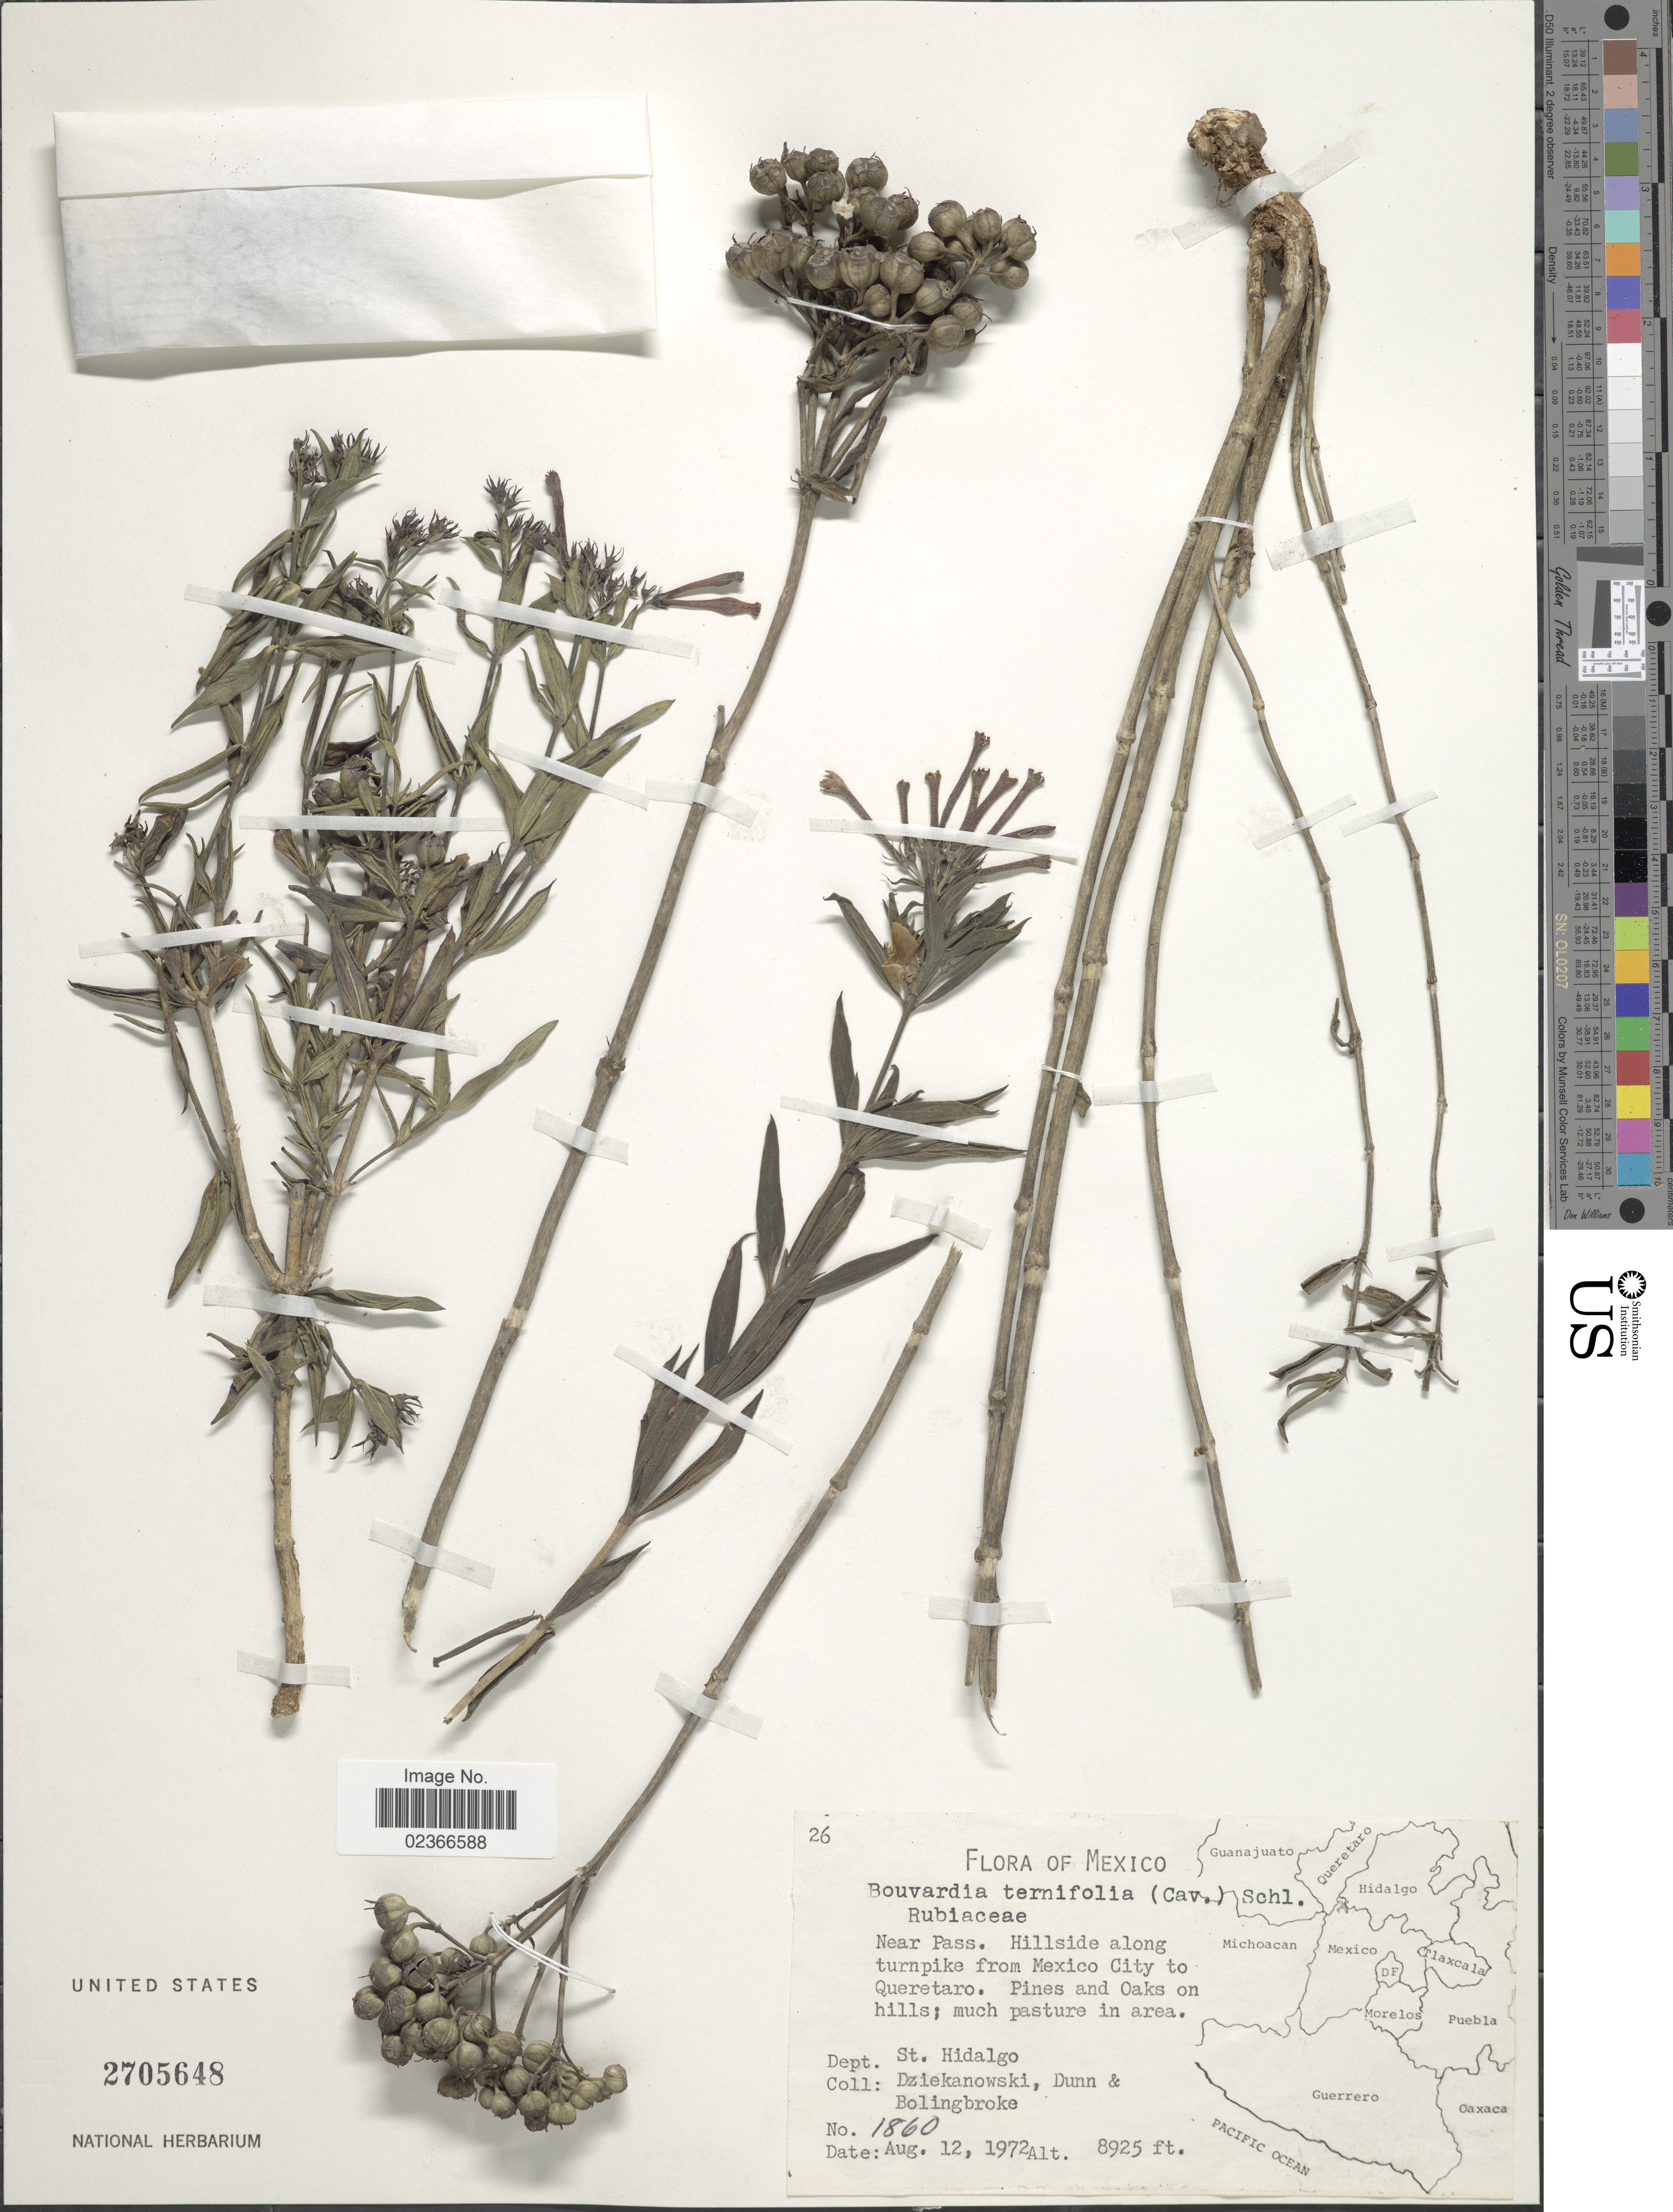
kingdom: Plantae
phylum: Tracheophyta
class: Magnoliopsida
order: Gentianales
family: Rubiaceae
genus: Bouvardia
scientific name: Bouvardia ternifolia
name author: (Cav.) Schltdl.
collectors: -. Dziekanowski, -- Dunn & -. Bolingbroke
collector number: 1860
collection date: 1972-08-12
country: Mexico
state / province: Hidalgo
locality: Near Pass. Hillside along turnpike from Mexico City to Queretaro. St. Hidalgo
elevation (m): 2720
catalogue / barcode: US 2705648